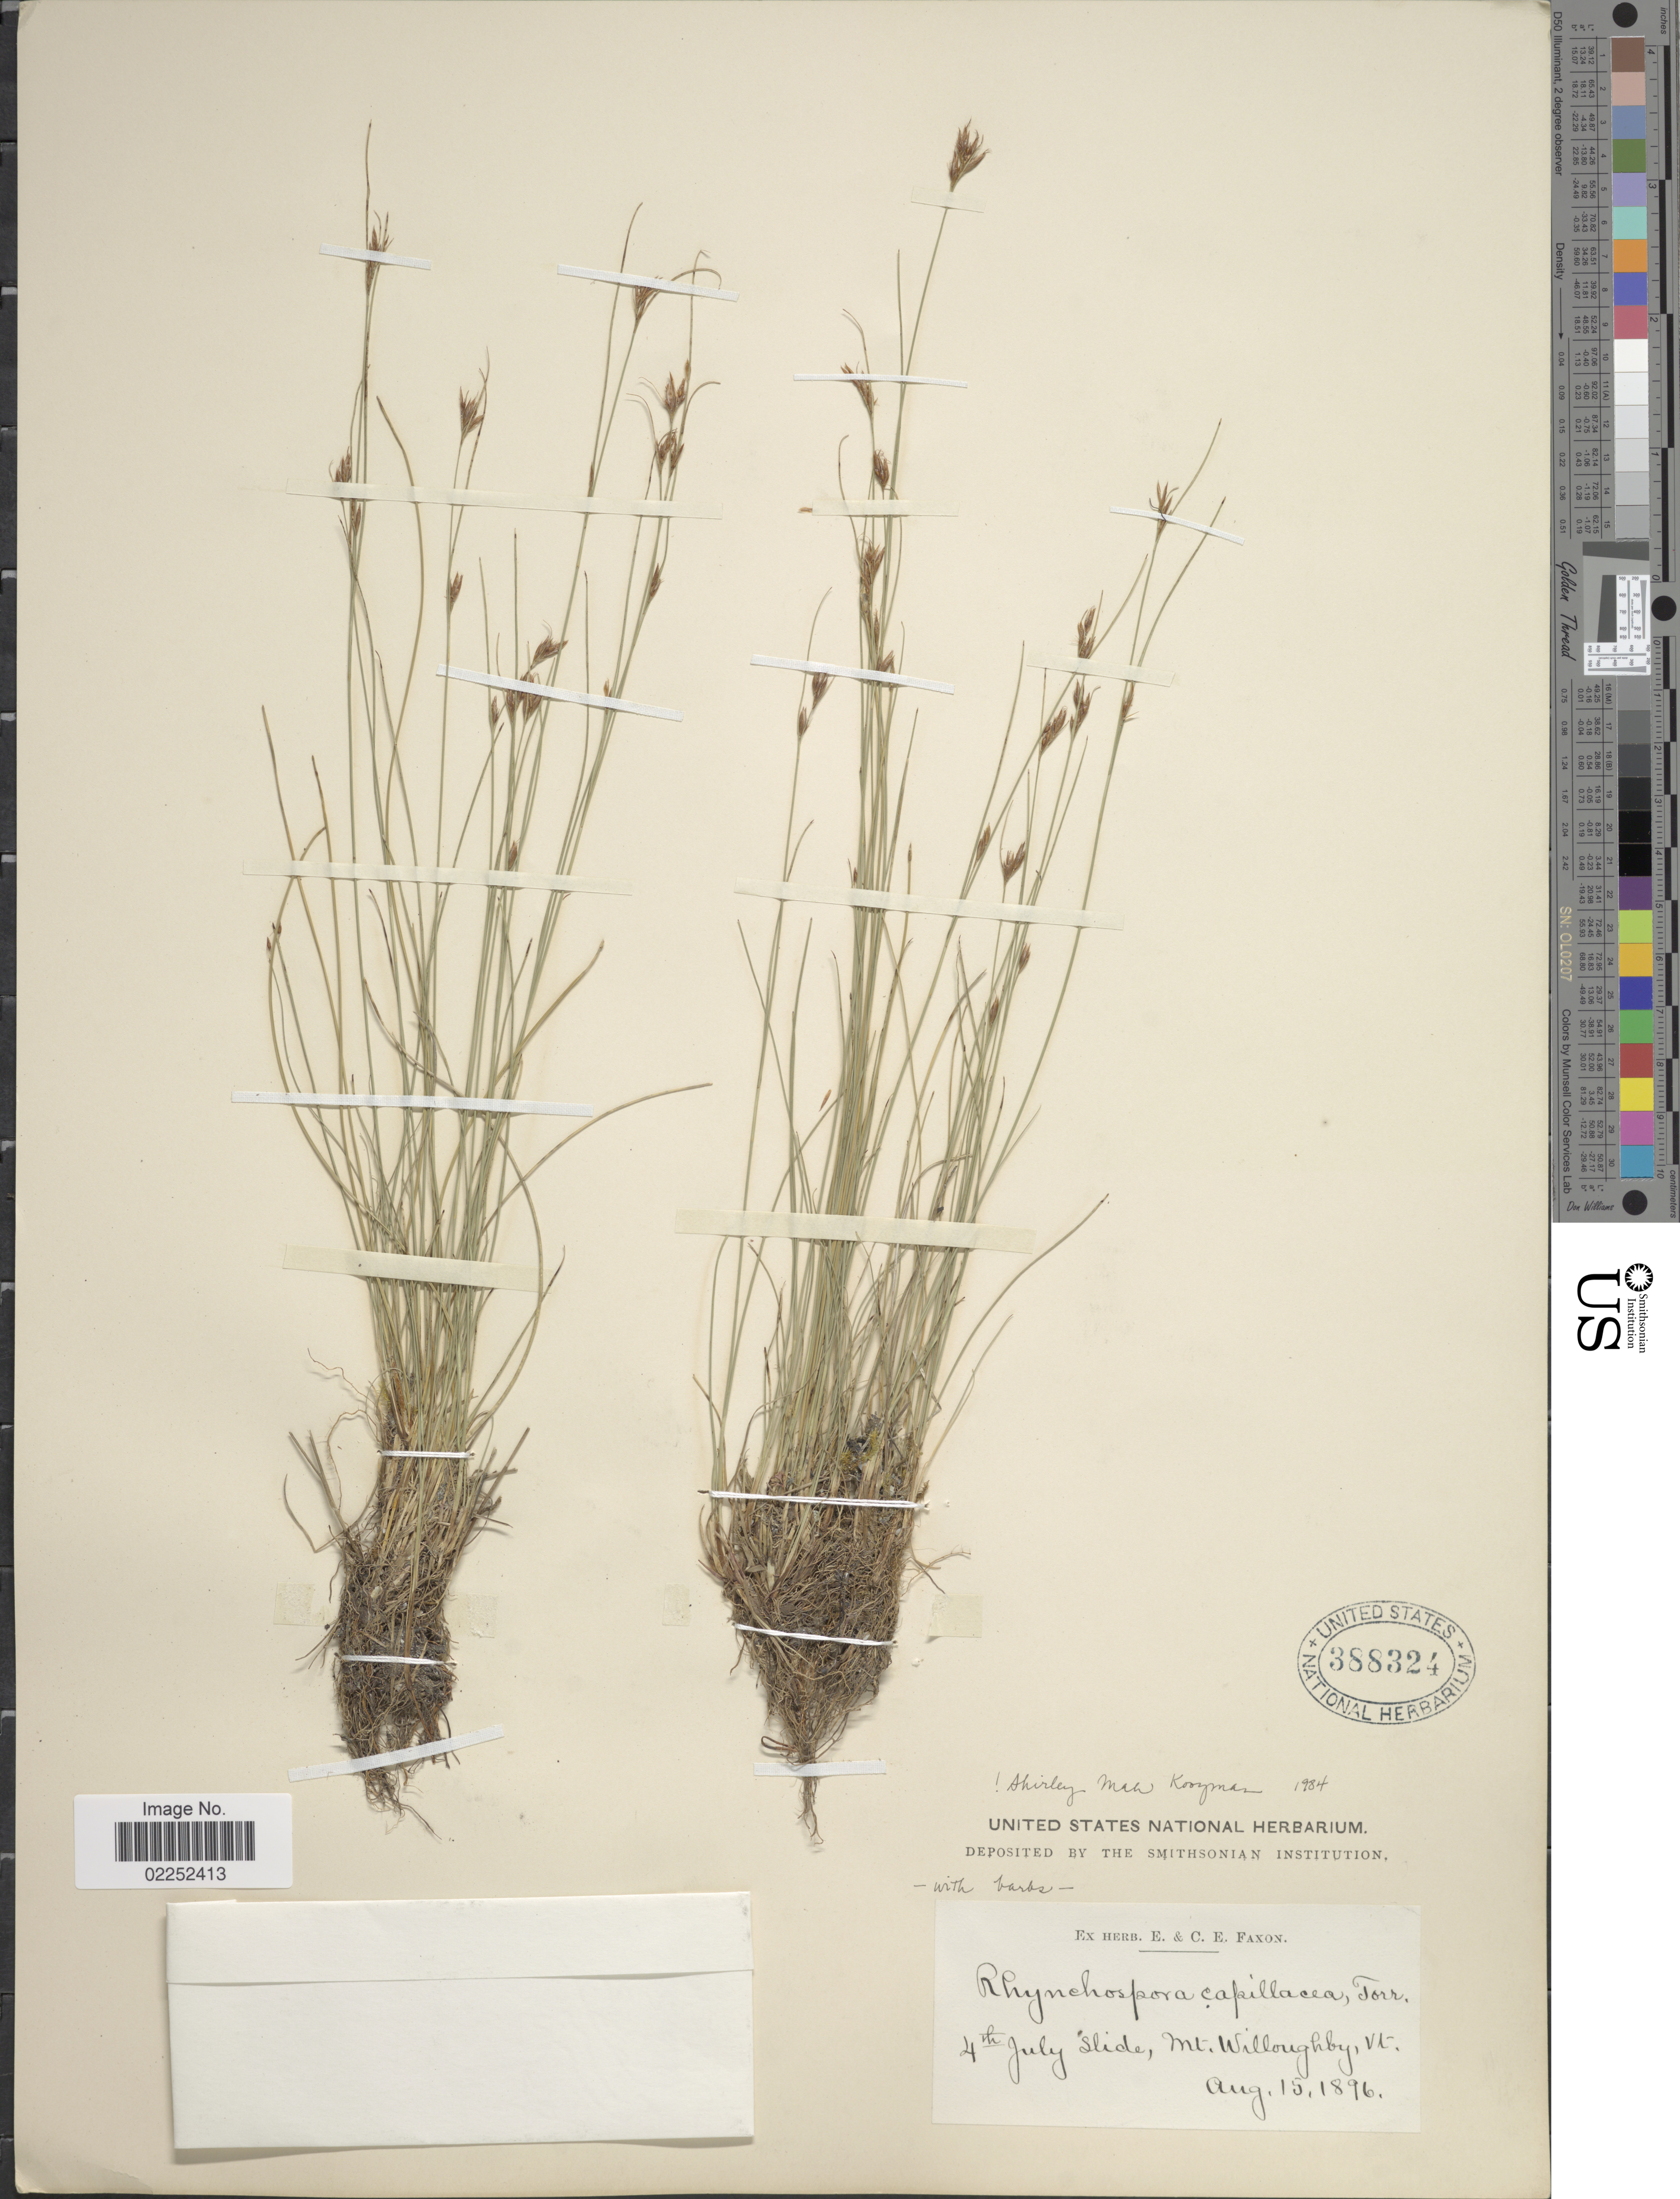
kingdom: Plantae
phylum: Tracheophyta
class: Liliopsida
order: Poales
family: Cyperaceae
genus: Rhynchospora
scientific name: Rhynchospora capillacea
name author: Torr.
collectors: ex herb. E. & C.E. Faxon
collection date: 1896-08-15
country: United States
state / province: Vermont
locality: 4th July slide, Mt Willoughby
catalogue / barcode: US 388324